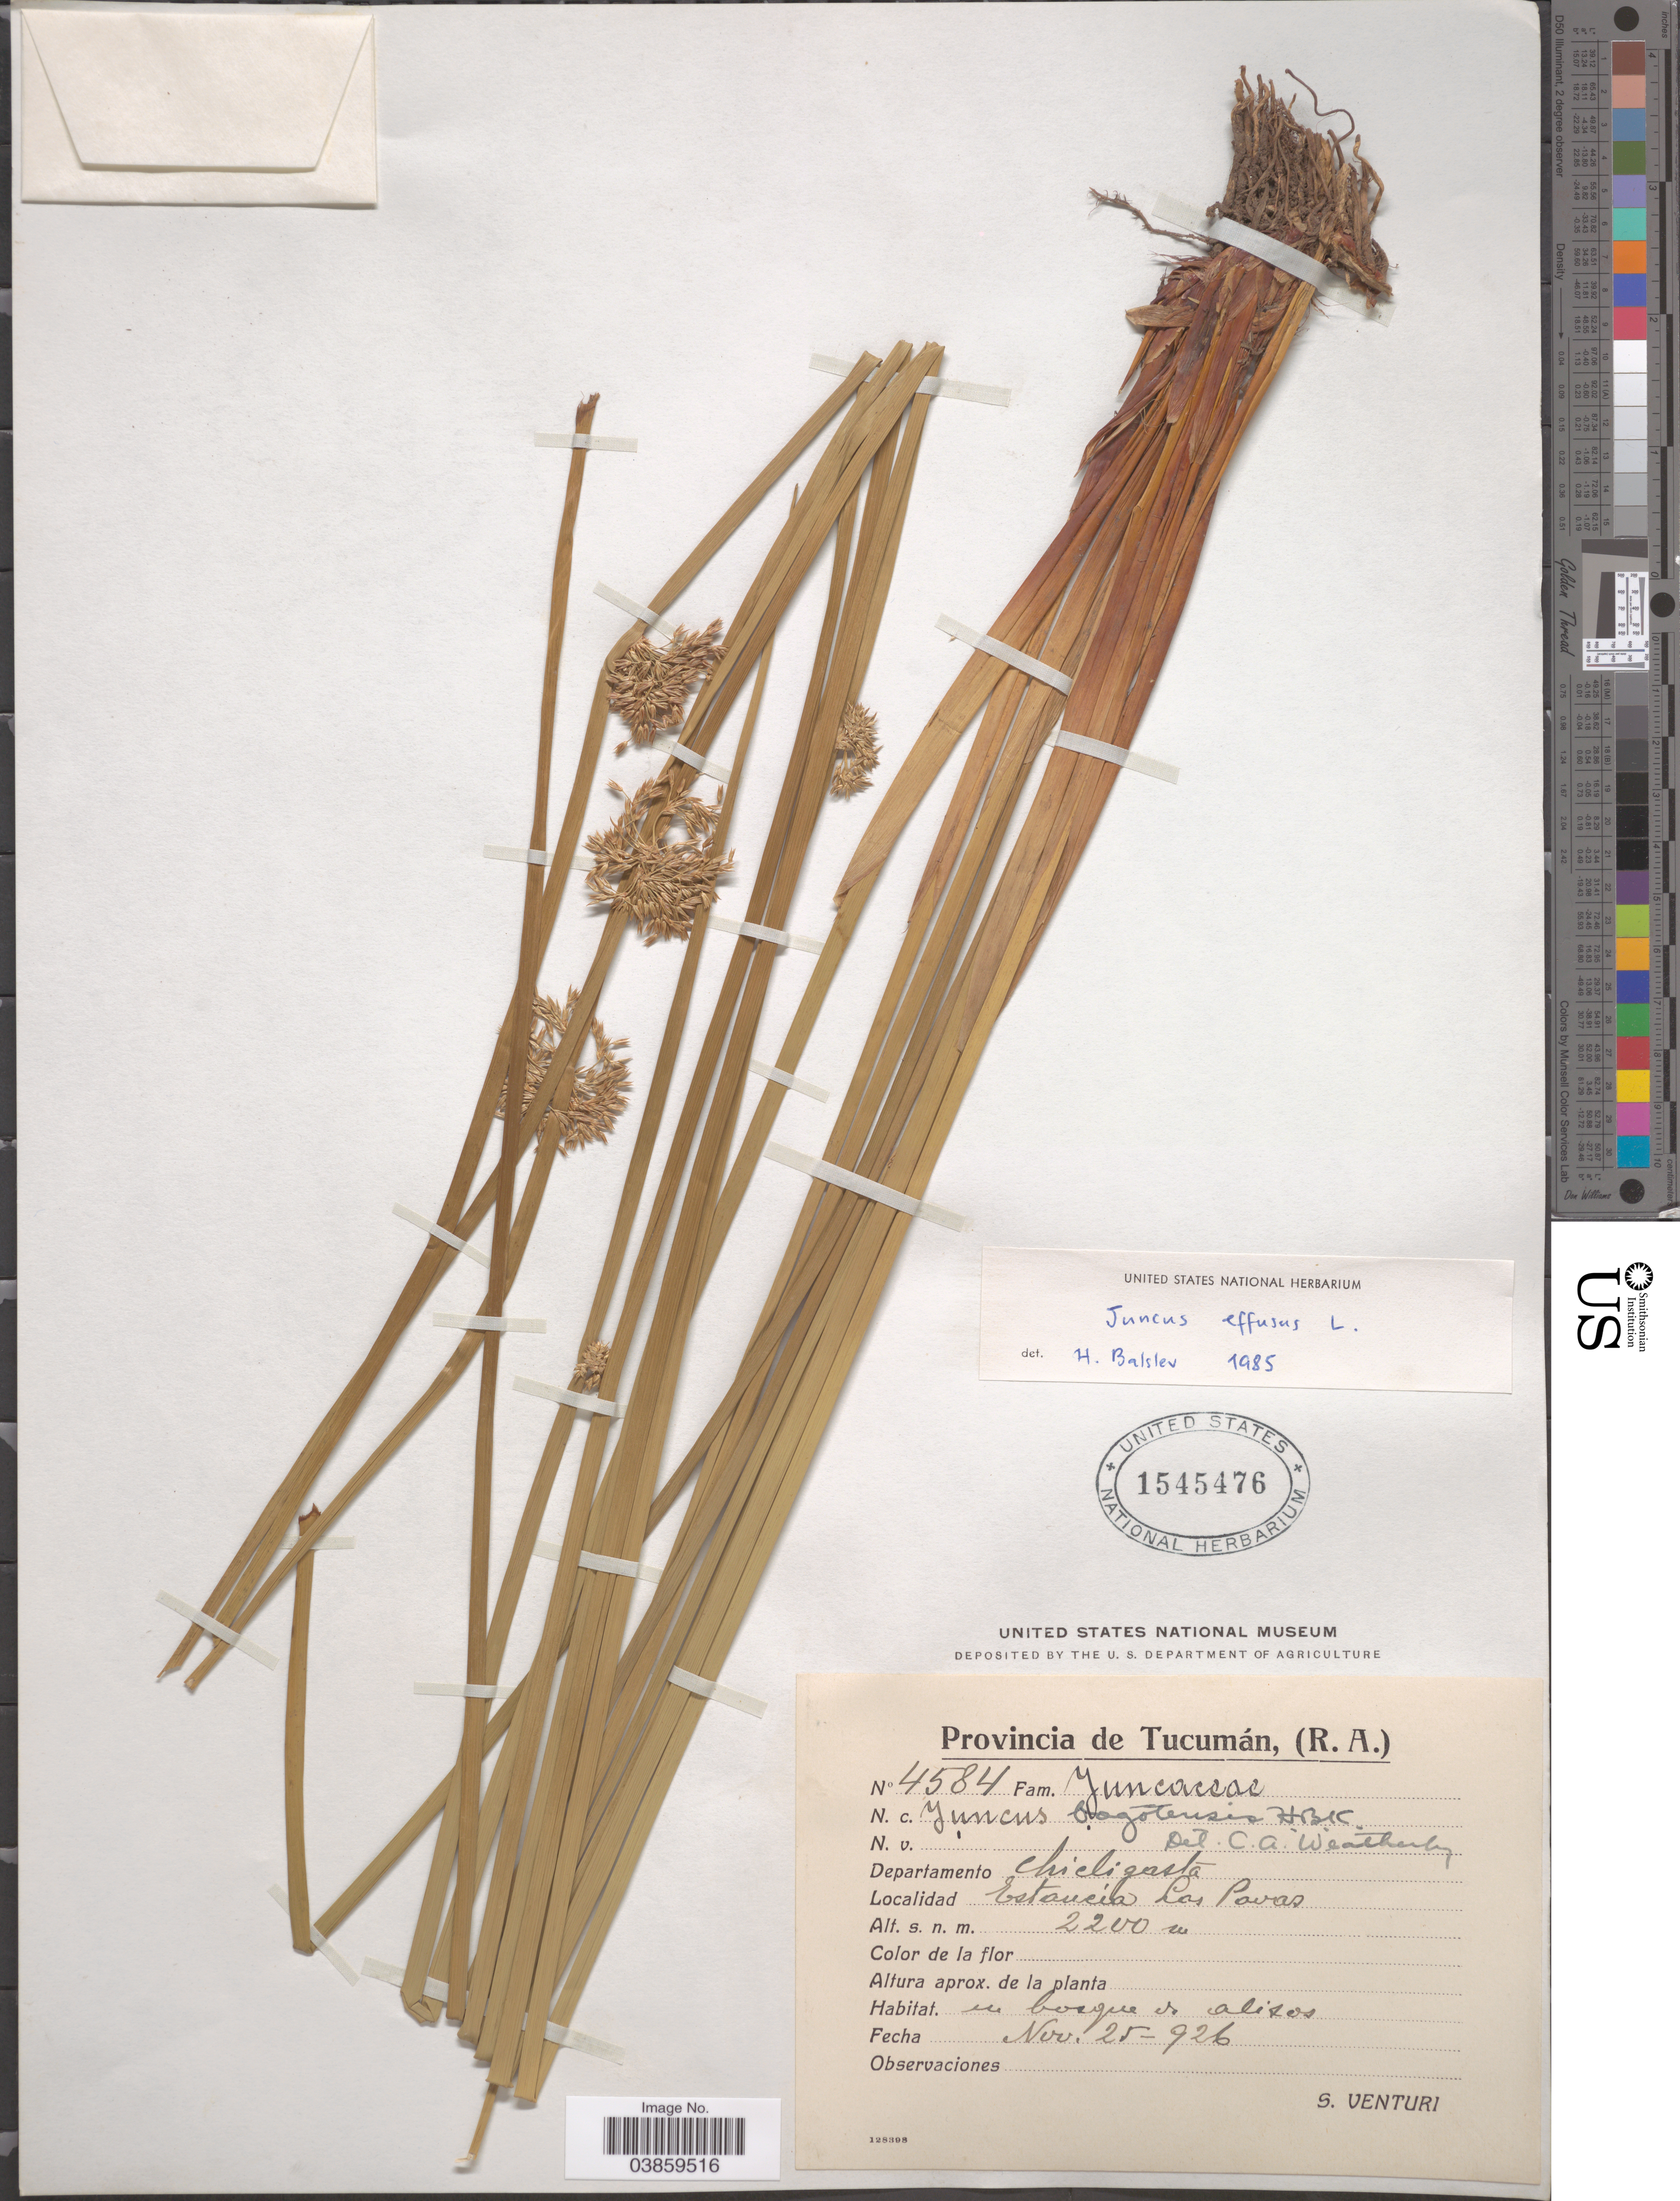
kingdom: Plantae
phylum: Tracheophyta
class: Liliopsida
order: Poales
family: Juncaceae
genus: Juncus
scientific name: Juncus effusus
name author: L.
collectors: S. Venturi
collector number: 4584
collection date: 1926-11-25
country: Argentina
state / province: Tucuman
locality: Departamento Chicligasta. Estancia Las Pavas.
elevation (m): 2200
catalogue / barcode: US 1545476